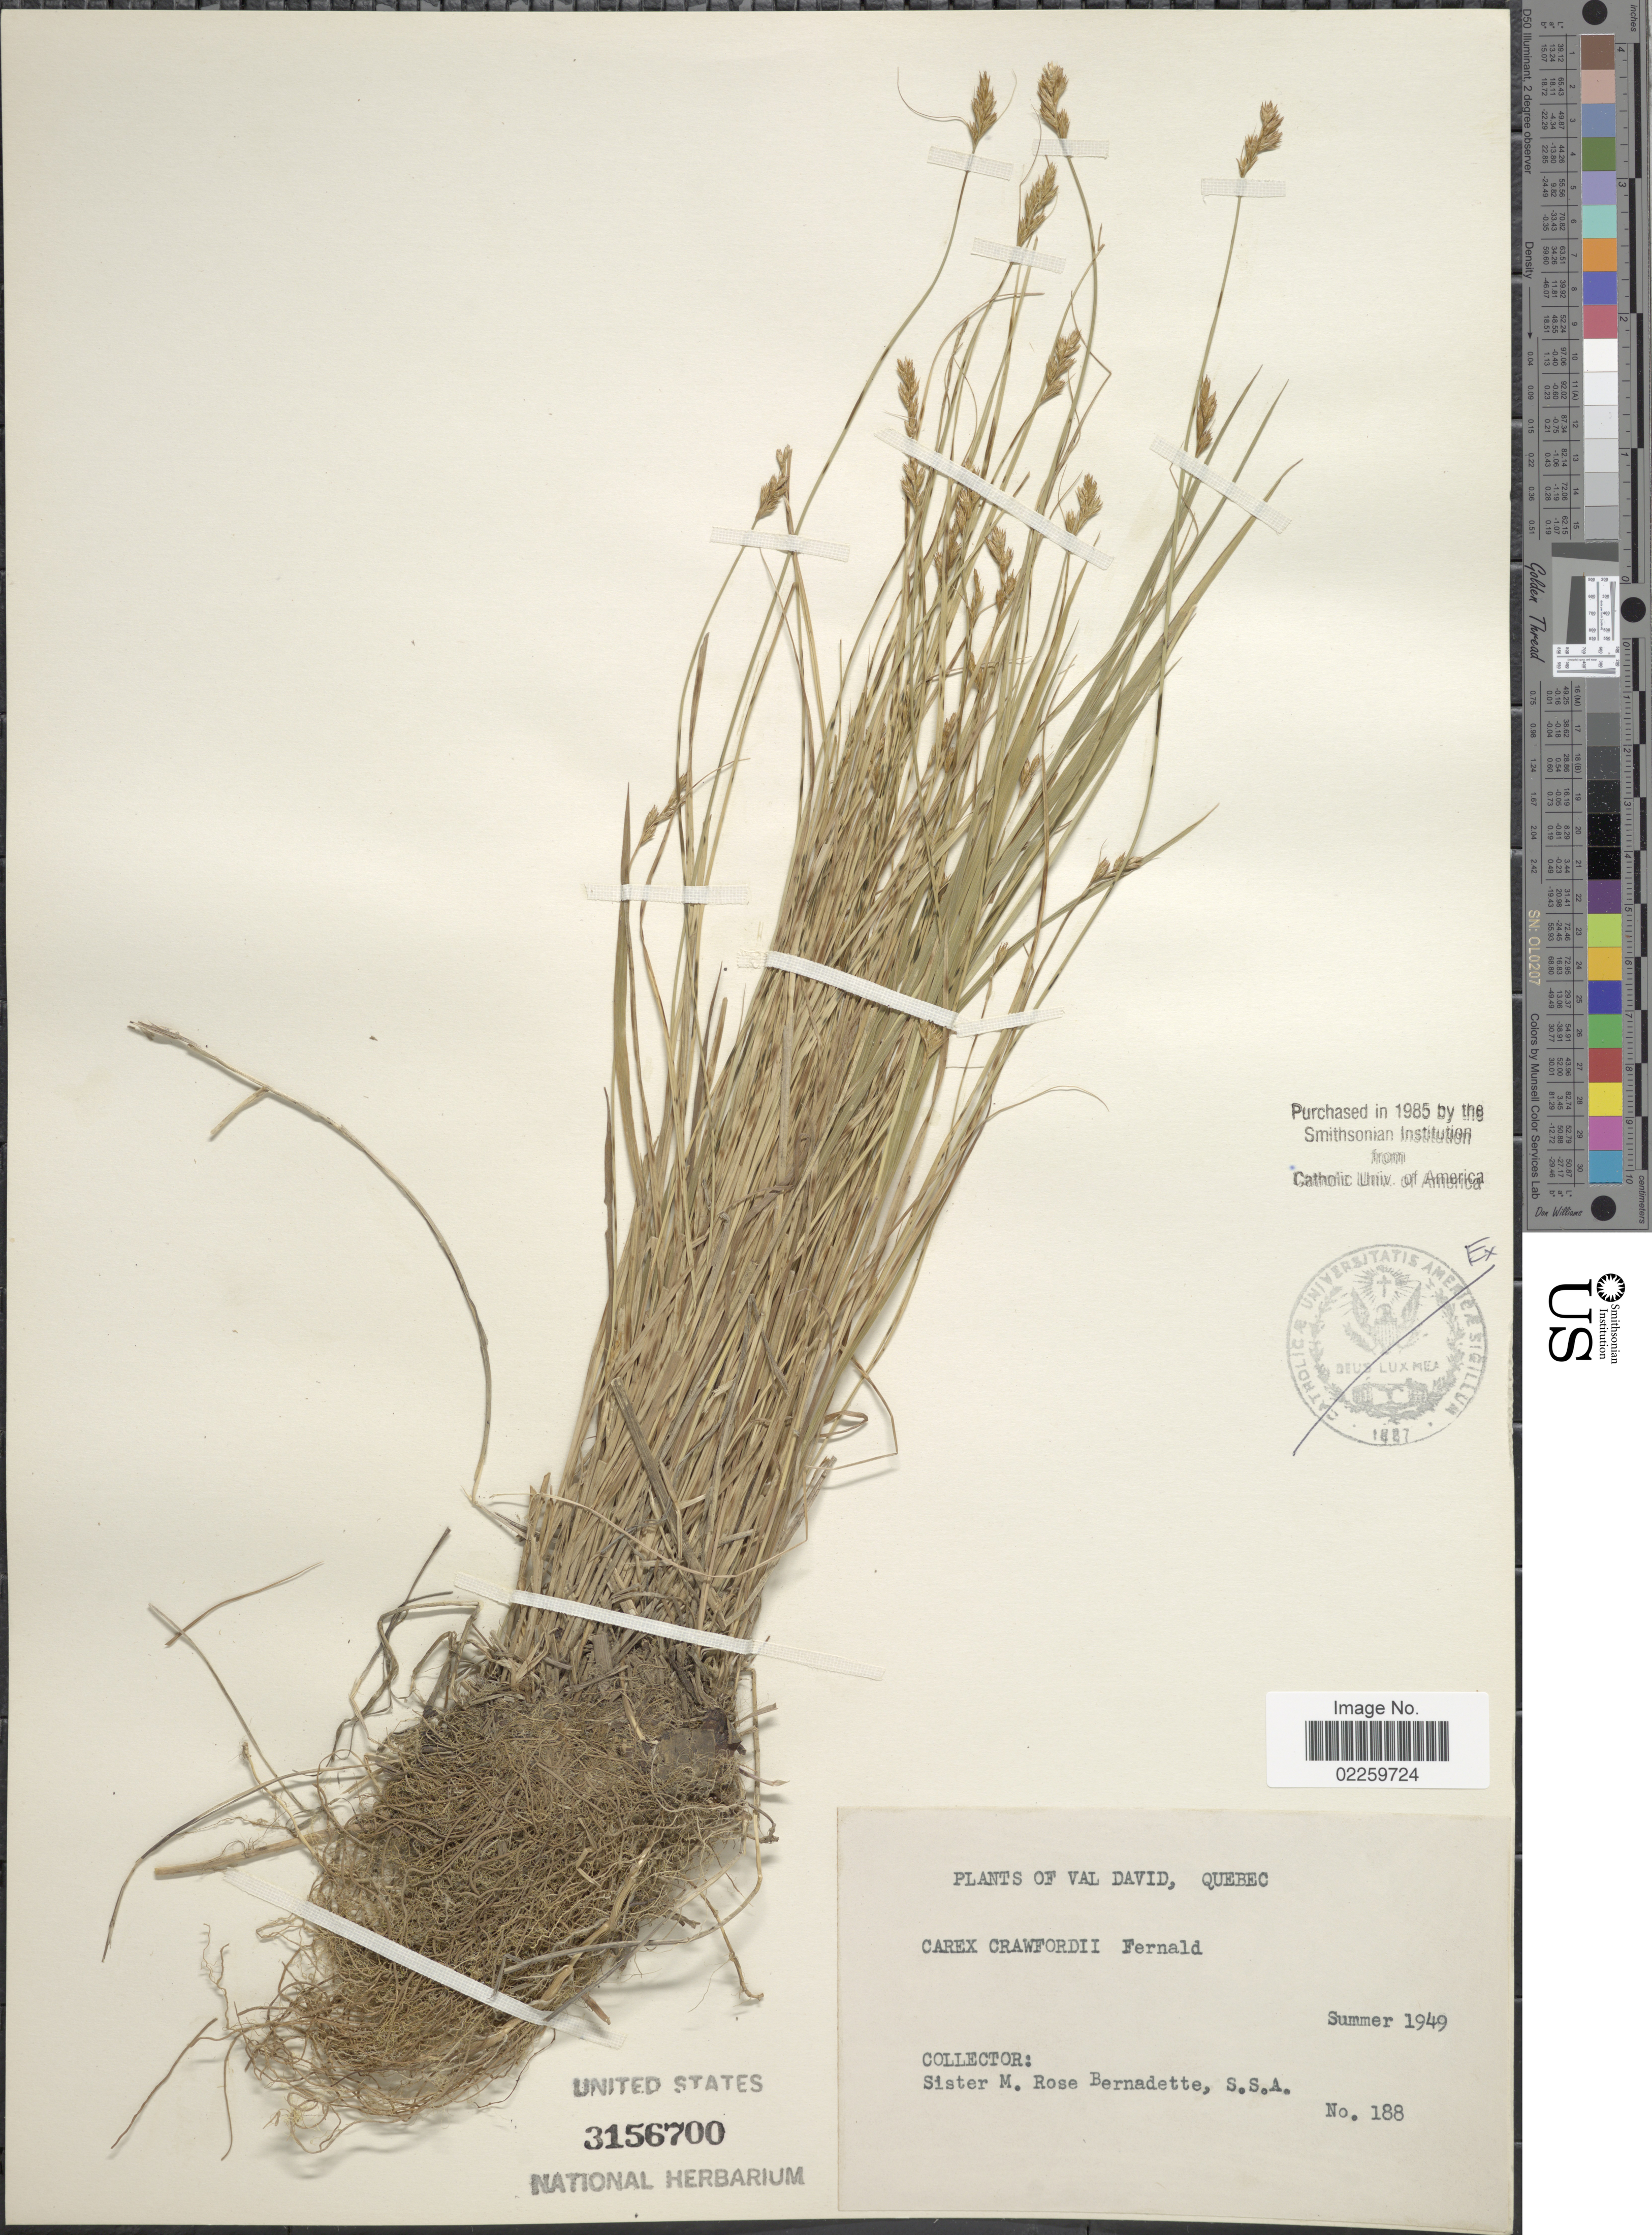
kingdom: Plantae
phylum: Tracheophyta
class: Liliopsida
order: Poales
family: Cyperaceae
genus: Carex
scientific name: Carex crawfordii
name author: Fernald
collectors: M. Bernadette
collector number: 188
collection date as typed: Summer 1949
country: Canada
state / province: Quebec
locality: Val David.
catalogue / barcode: US 3156700